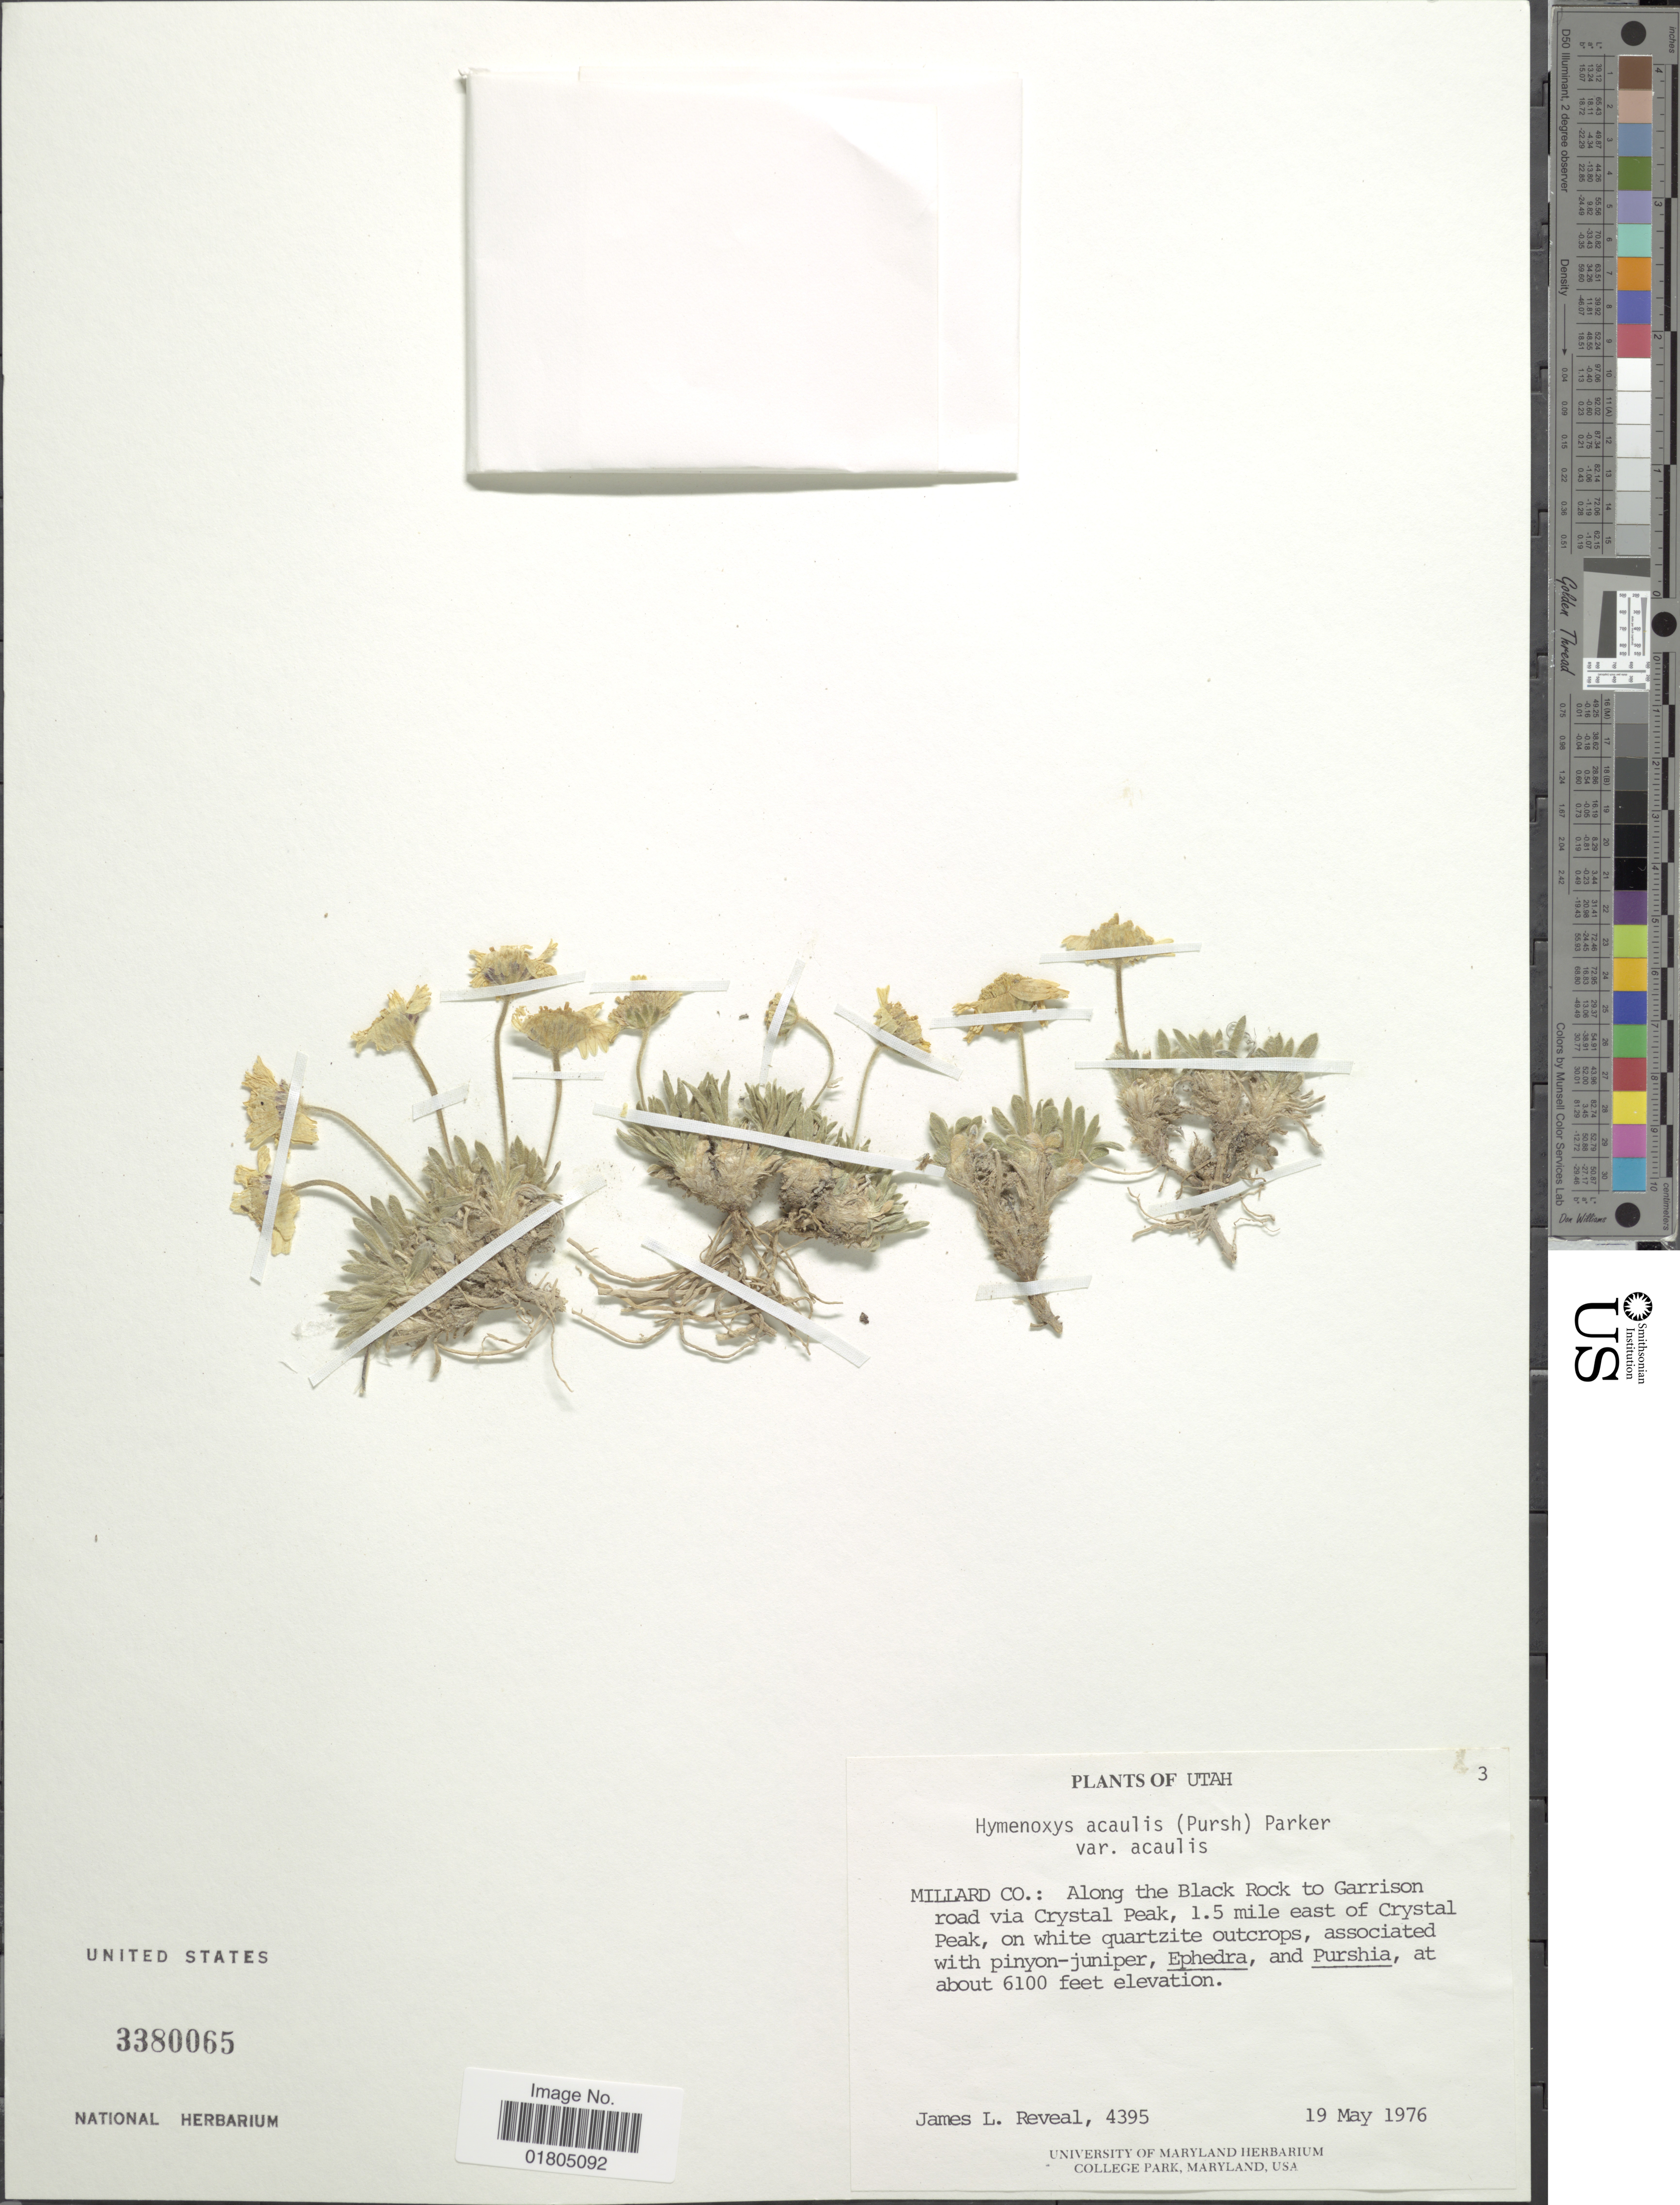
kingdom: Plantae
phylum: Tracheophyta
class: Magnoliopsida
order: Asterales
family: Asteraceae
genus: Actinea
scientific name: Actinea acaulis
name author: (Pursh) Spreng.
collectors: J. L. Reveal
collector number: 4395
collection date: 1976-05-19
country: United States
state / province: Utah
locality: Millard Co.: Along the Black Rock to Garrison road via Crystal Peak, 1.5 mile east of Crystal Peak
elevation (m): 1859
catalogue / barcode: US 3380065